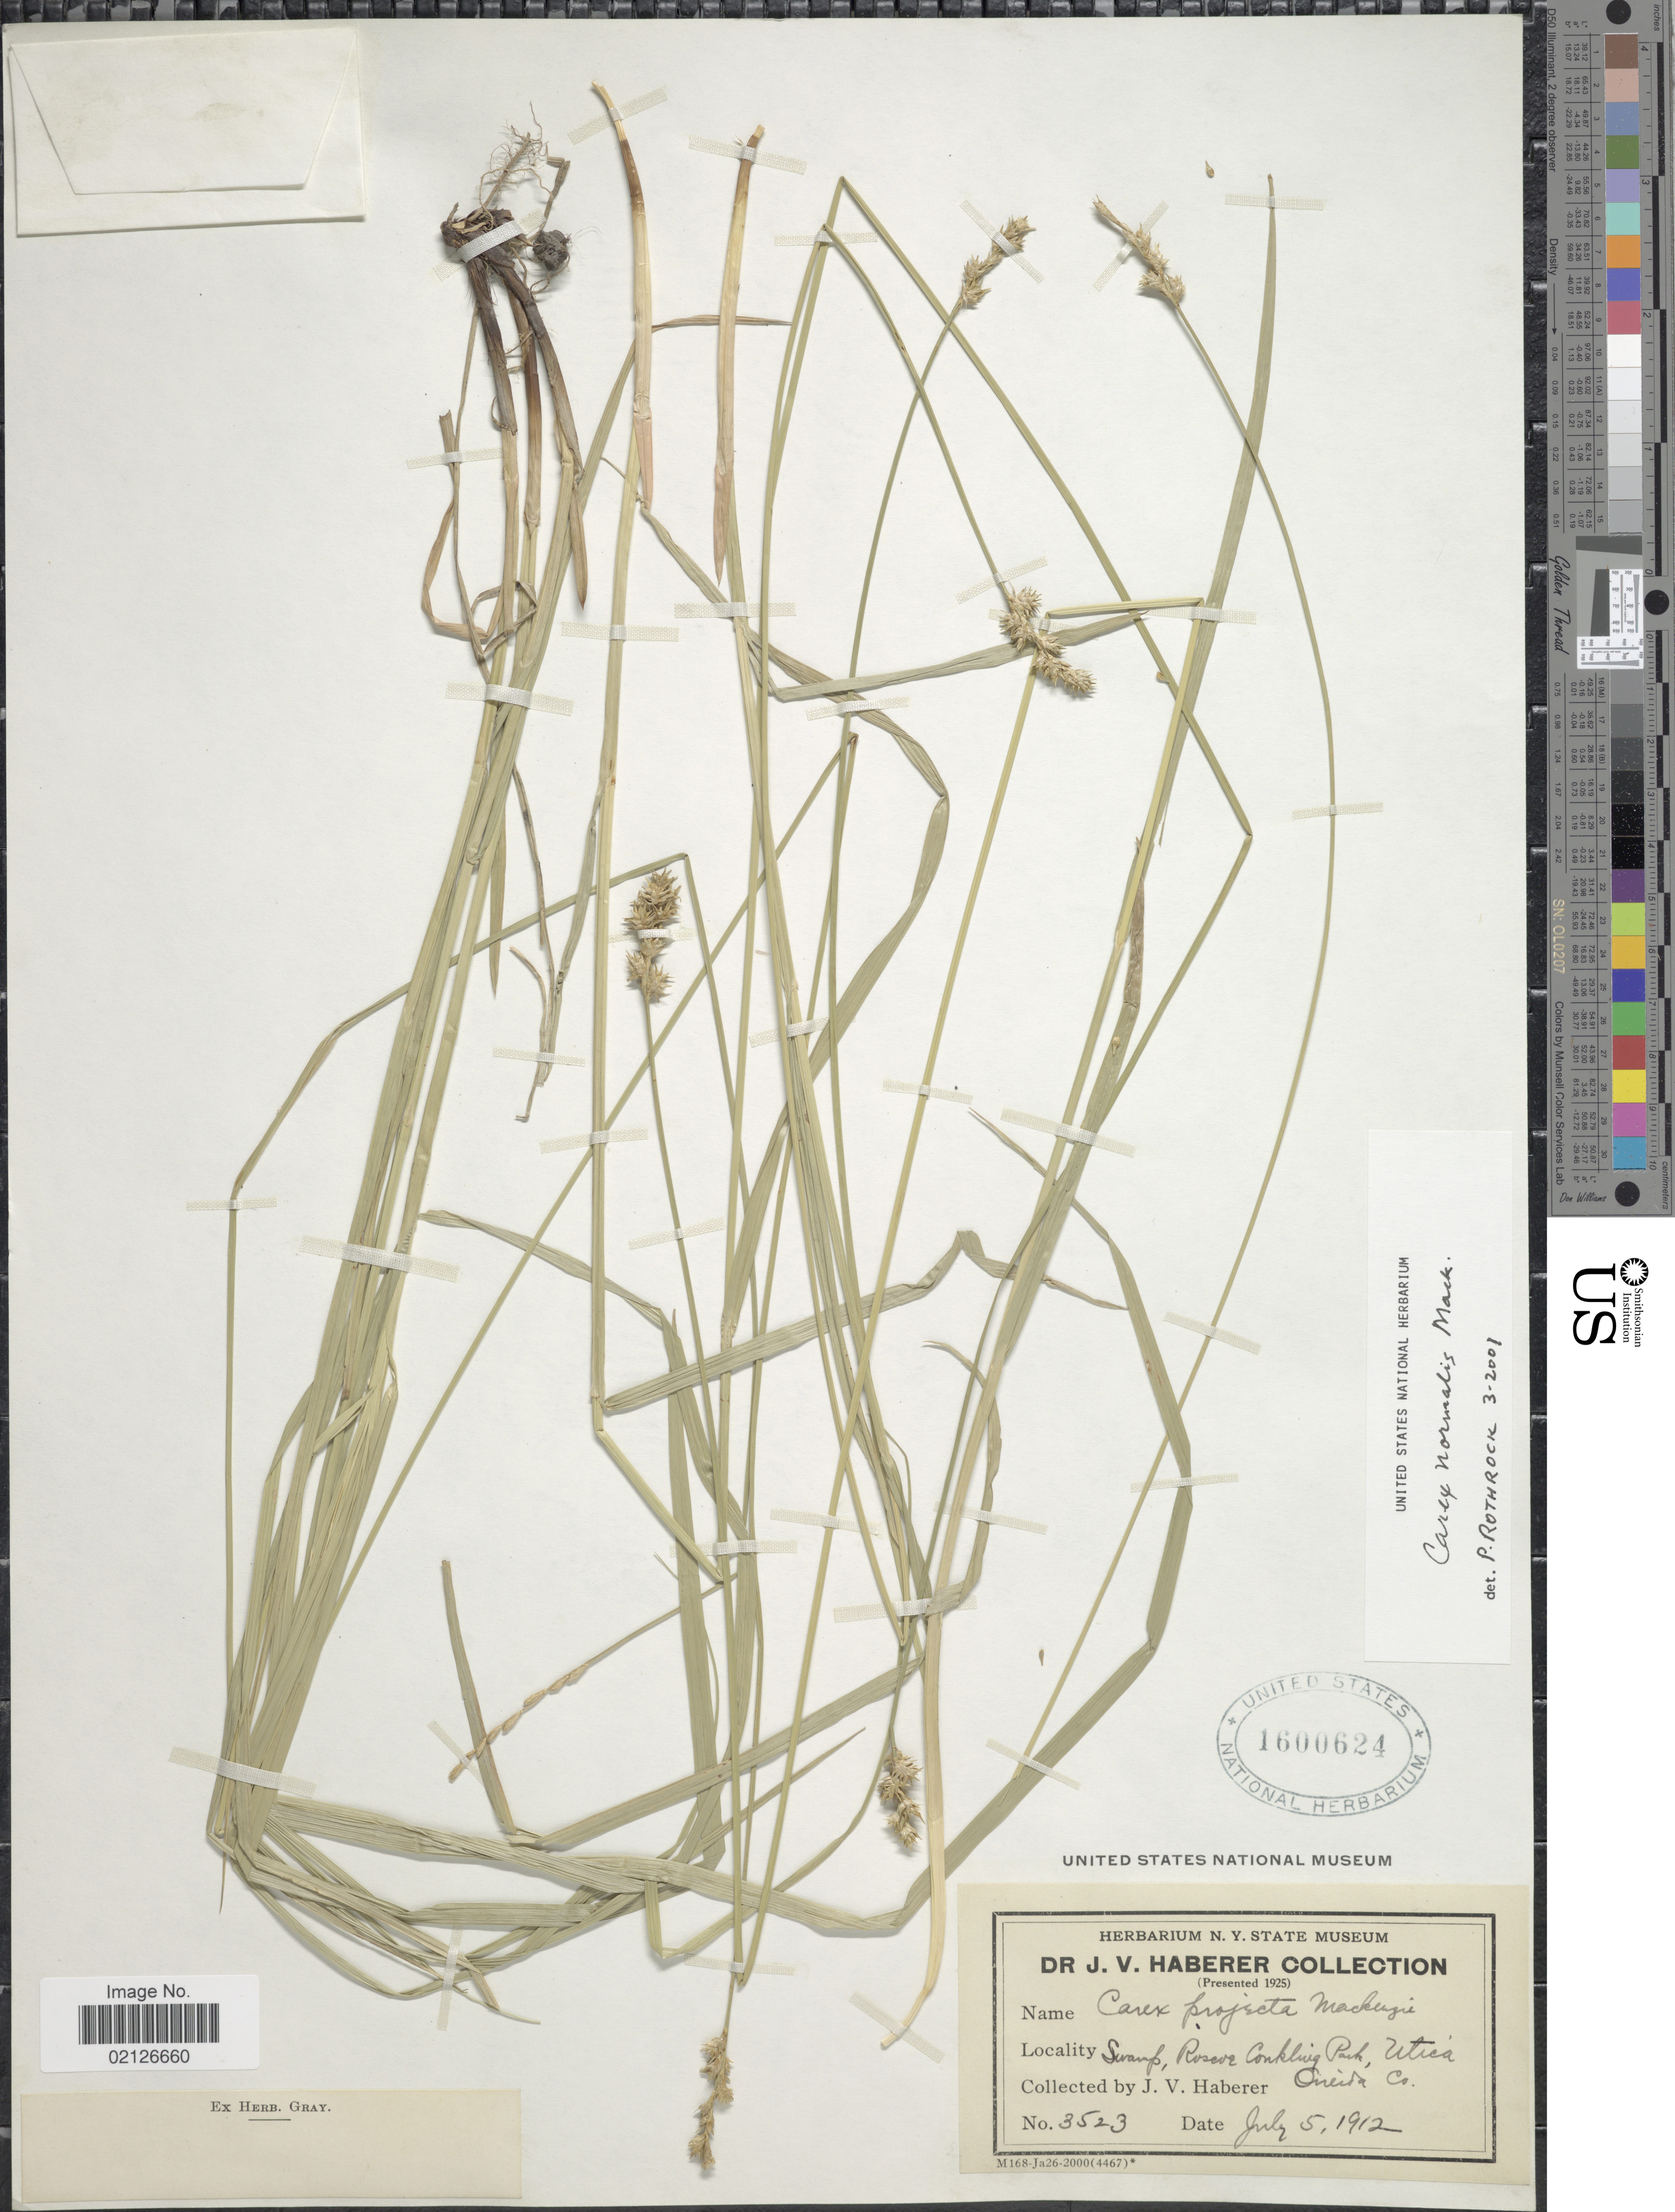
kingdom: Plantae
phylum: Tracheophyta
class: Liliopsida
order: Poales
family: Cyperaceae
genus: Carex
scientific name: Carex normalis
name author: Mack.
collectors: J. V. Haberer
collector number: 3523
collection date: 1912-07-05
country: United States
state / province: New York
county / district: Oneida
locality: Swamp, Reserve Conkling Park, utica, Oneida Co.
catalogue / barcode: US 1600624